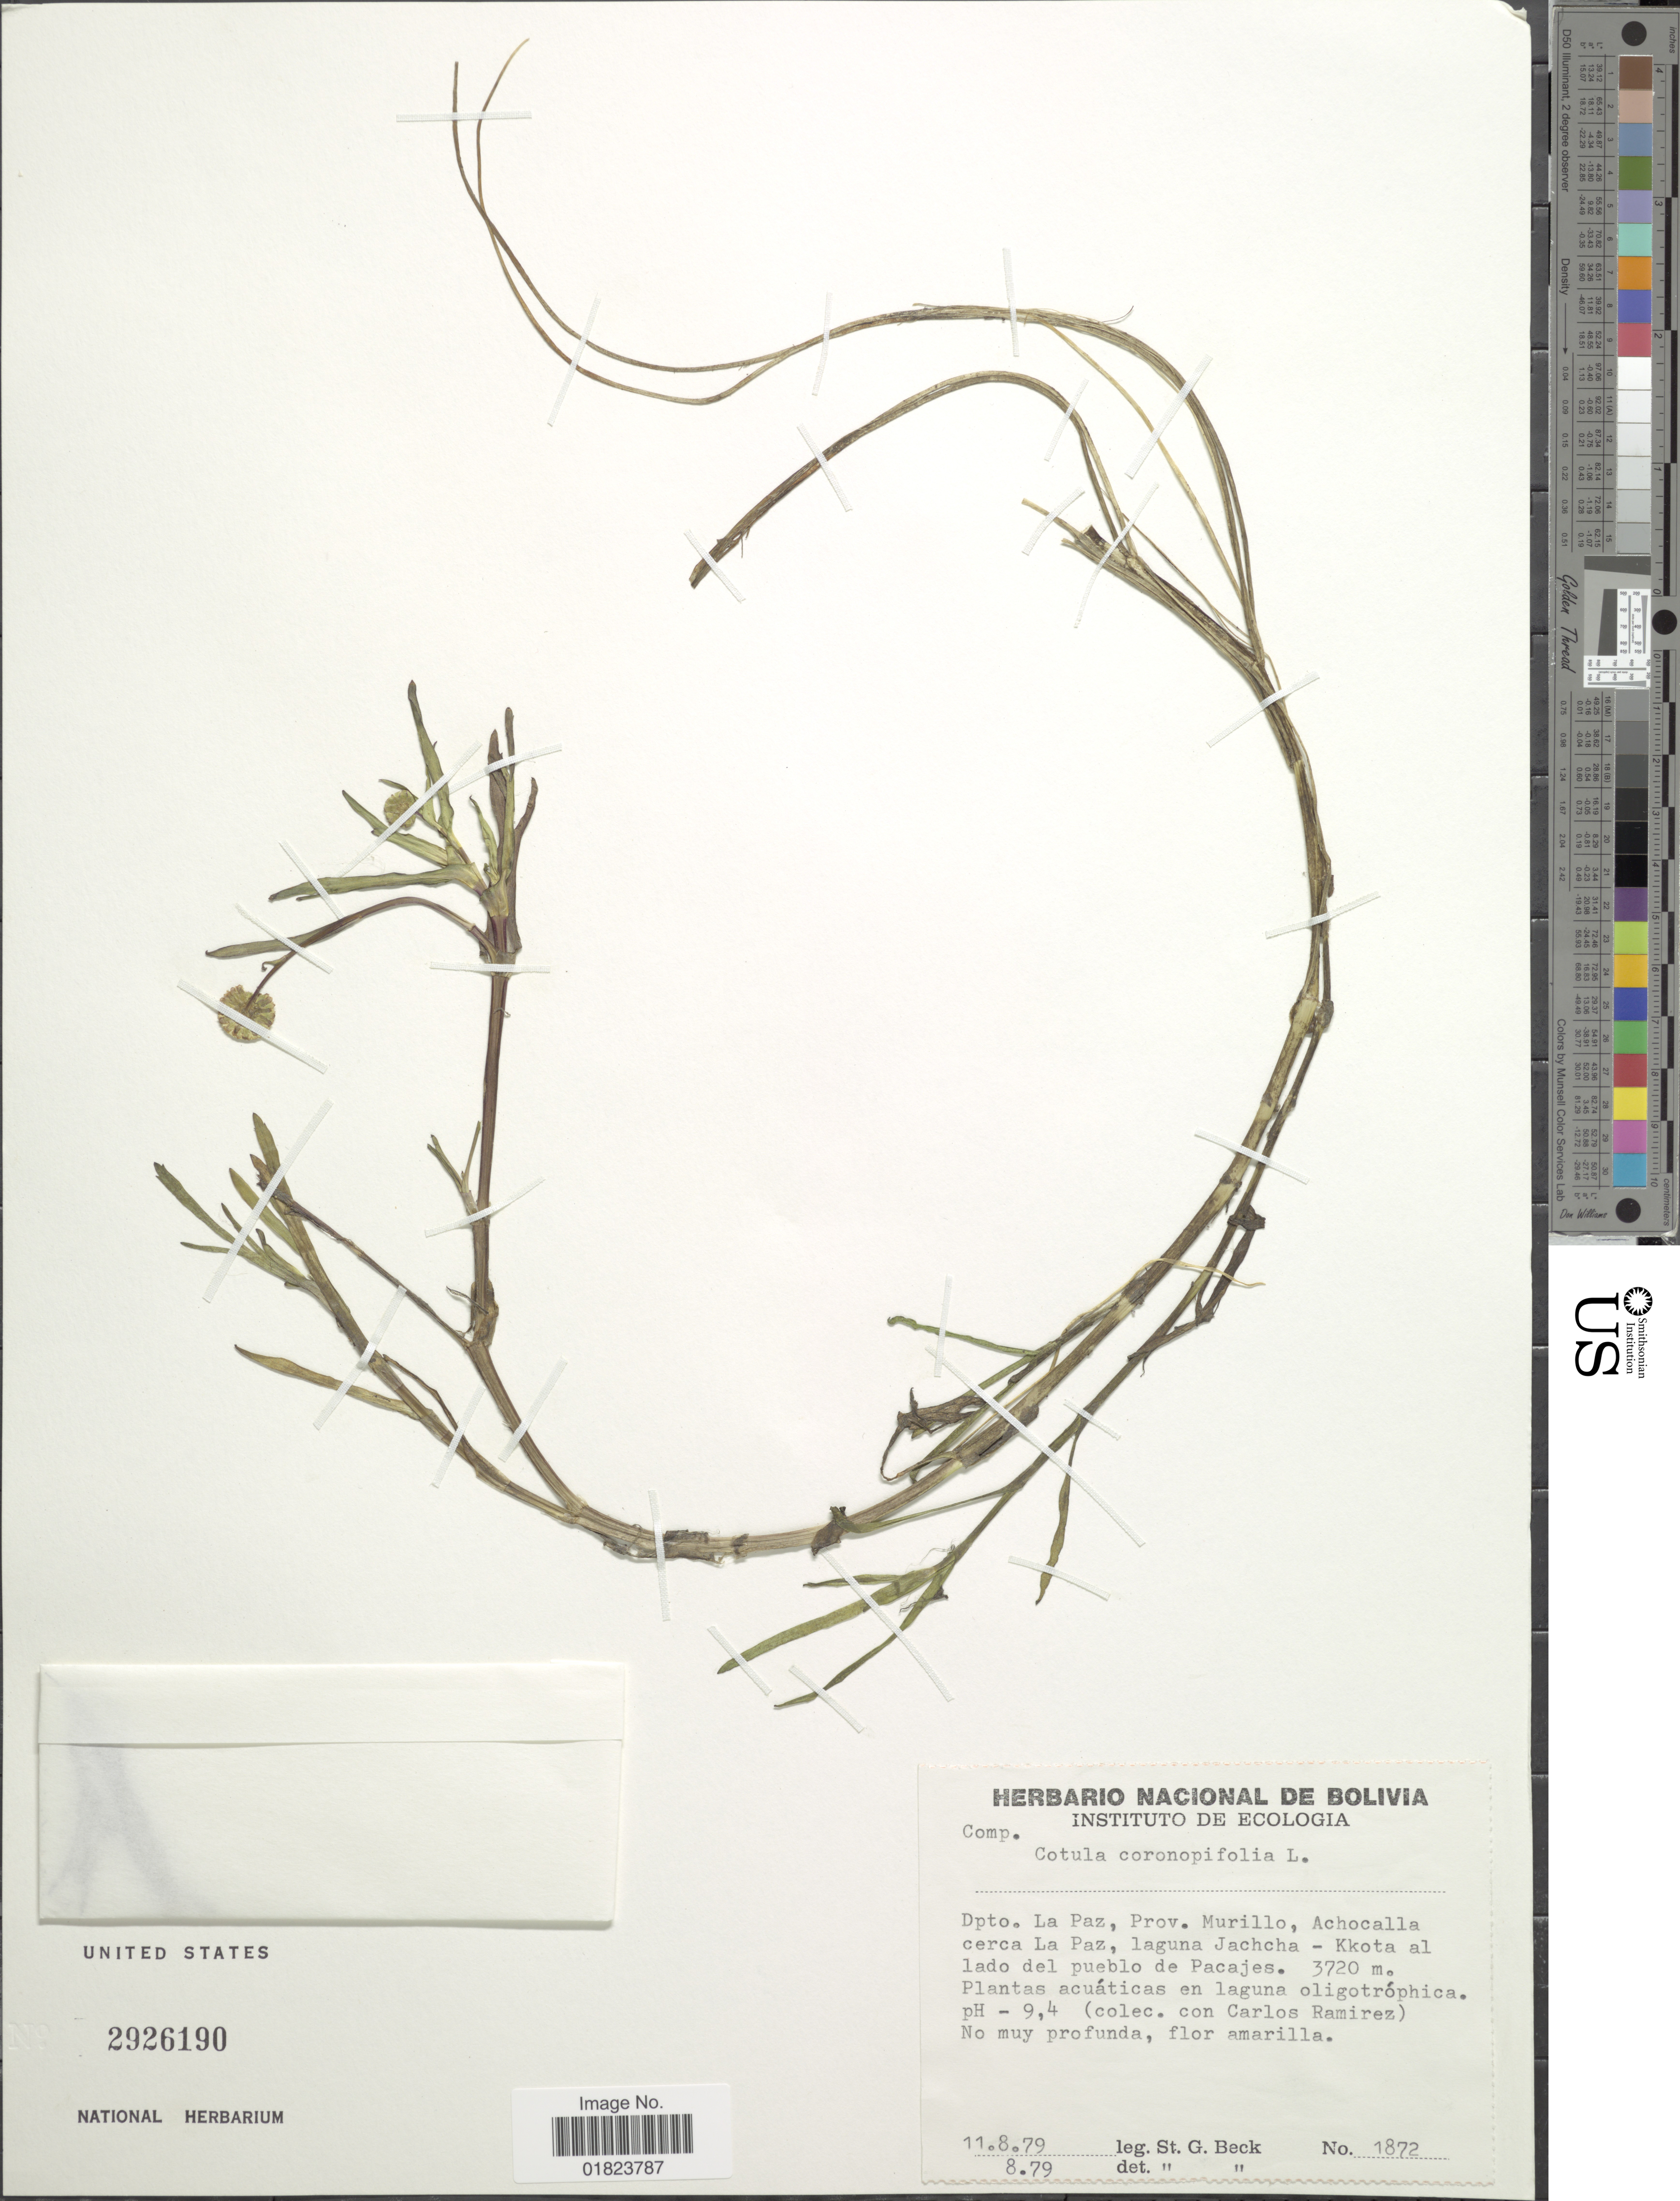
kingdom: Plantae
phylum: Tracheophyta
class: Magnoliopsida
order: Asterales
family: Asteraceae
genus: Cotula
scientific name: Cotula coronopifolia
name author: L.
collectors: S. G. Beck & Carlos Ramírez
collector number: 1872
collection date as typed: Transcribed d/m/y: 11/8/79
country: Bolivia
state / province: La Paz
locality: Prov. Murillo, Achocalla cerca La Paz, laguna Jachcha-Kkota al lado del pueblo de Pacajes.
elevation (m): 3720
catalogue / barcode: US 2926190